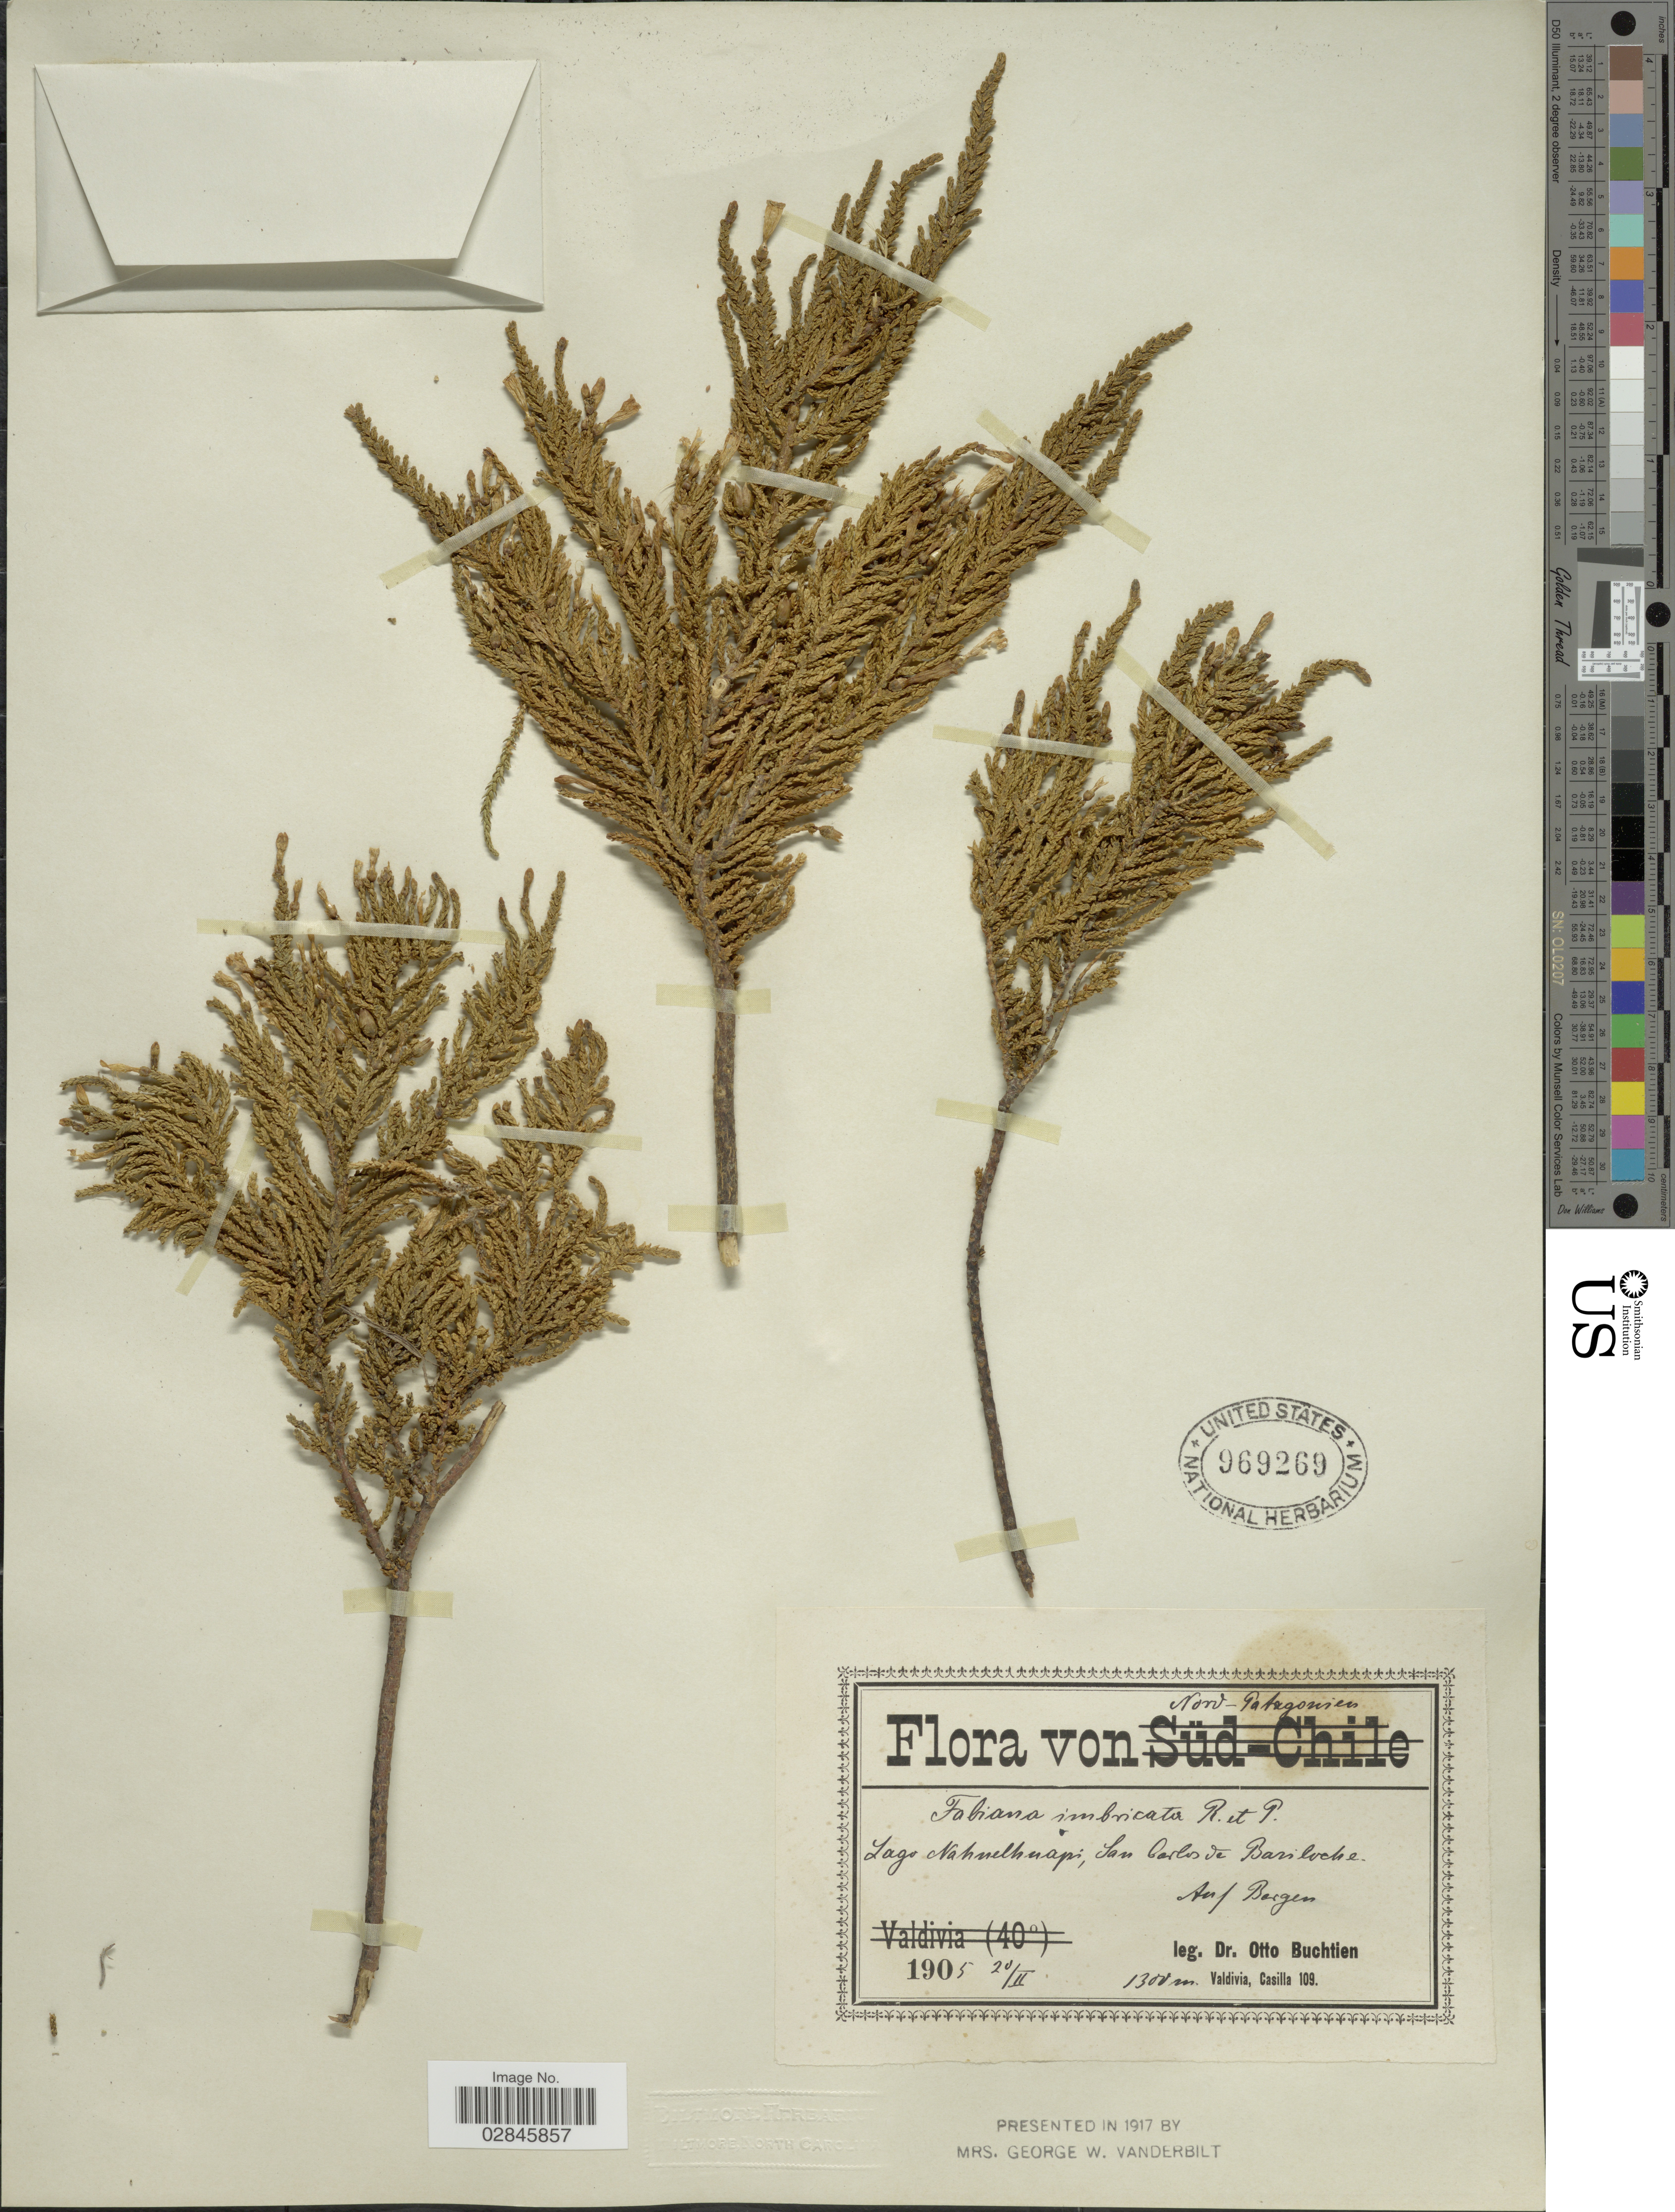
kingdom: Plantae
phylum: Tracheophyta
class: Magnoliopsida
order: Solanales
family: Solanaceae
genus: Fabiana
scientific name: Fabiana imbricata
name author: Ruiz & Pav.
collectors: O. Buchtien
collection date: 1905-02-20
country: Argentina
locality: Nord-Patagoniens, Lago Nahuelhuapi, San Carlos de Bariloche, Auf Bergen.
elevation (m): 1300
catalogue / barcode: US 969269